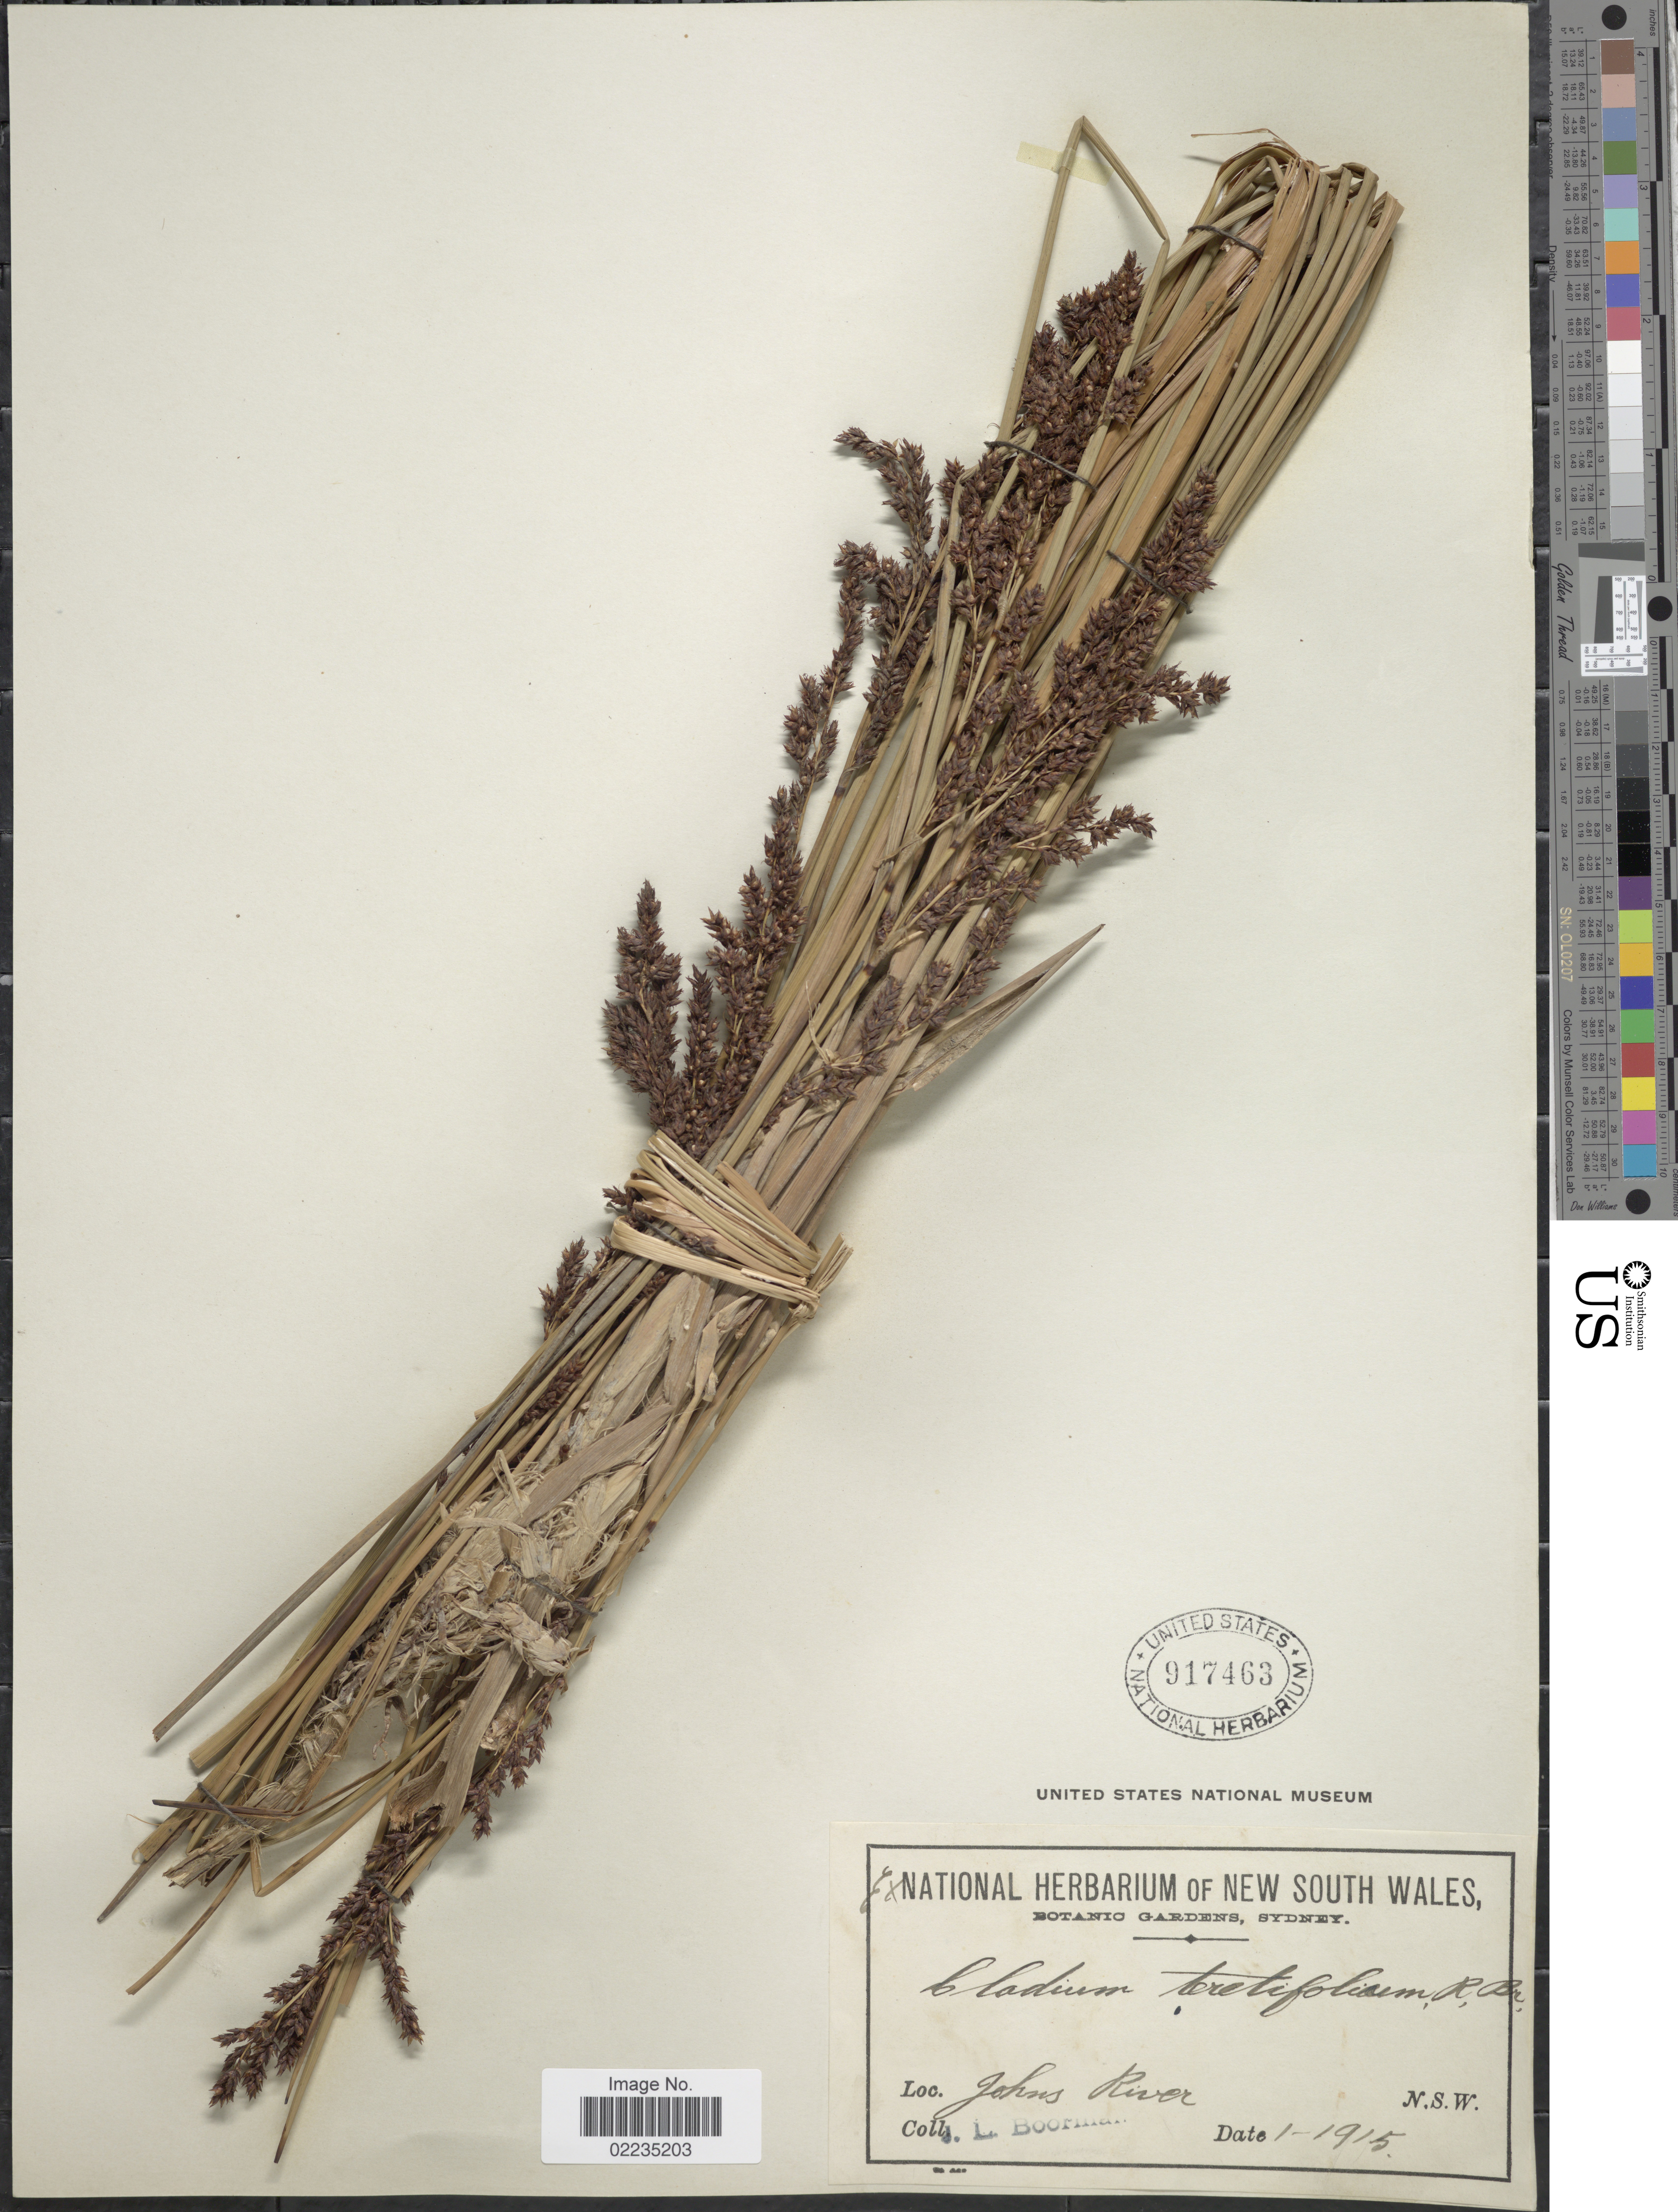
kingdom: Plantae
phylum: Tracheophyta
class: Liliopsida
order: Poales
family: Cyperaceae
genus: Machaerina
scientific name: Machaerina teretifolia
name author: (R. Br.) T. Koyama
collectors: J. Boorman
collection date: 1915-01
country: Australia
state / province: New South Wales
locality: Johns River, N.S.W.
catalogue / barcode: US 917463